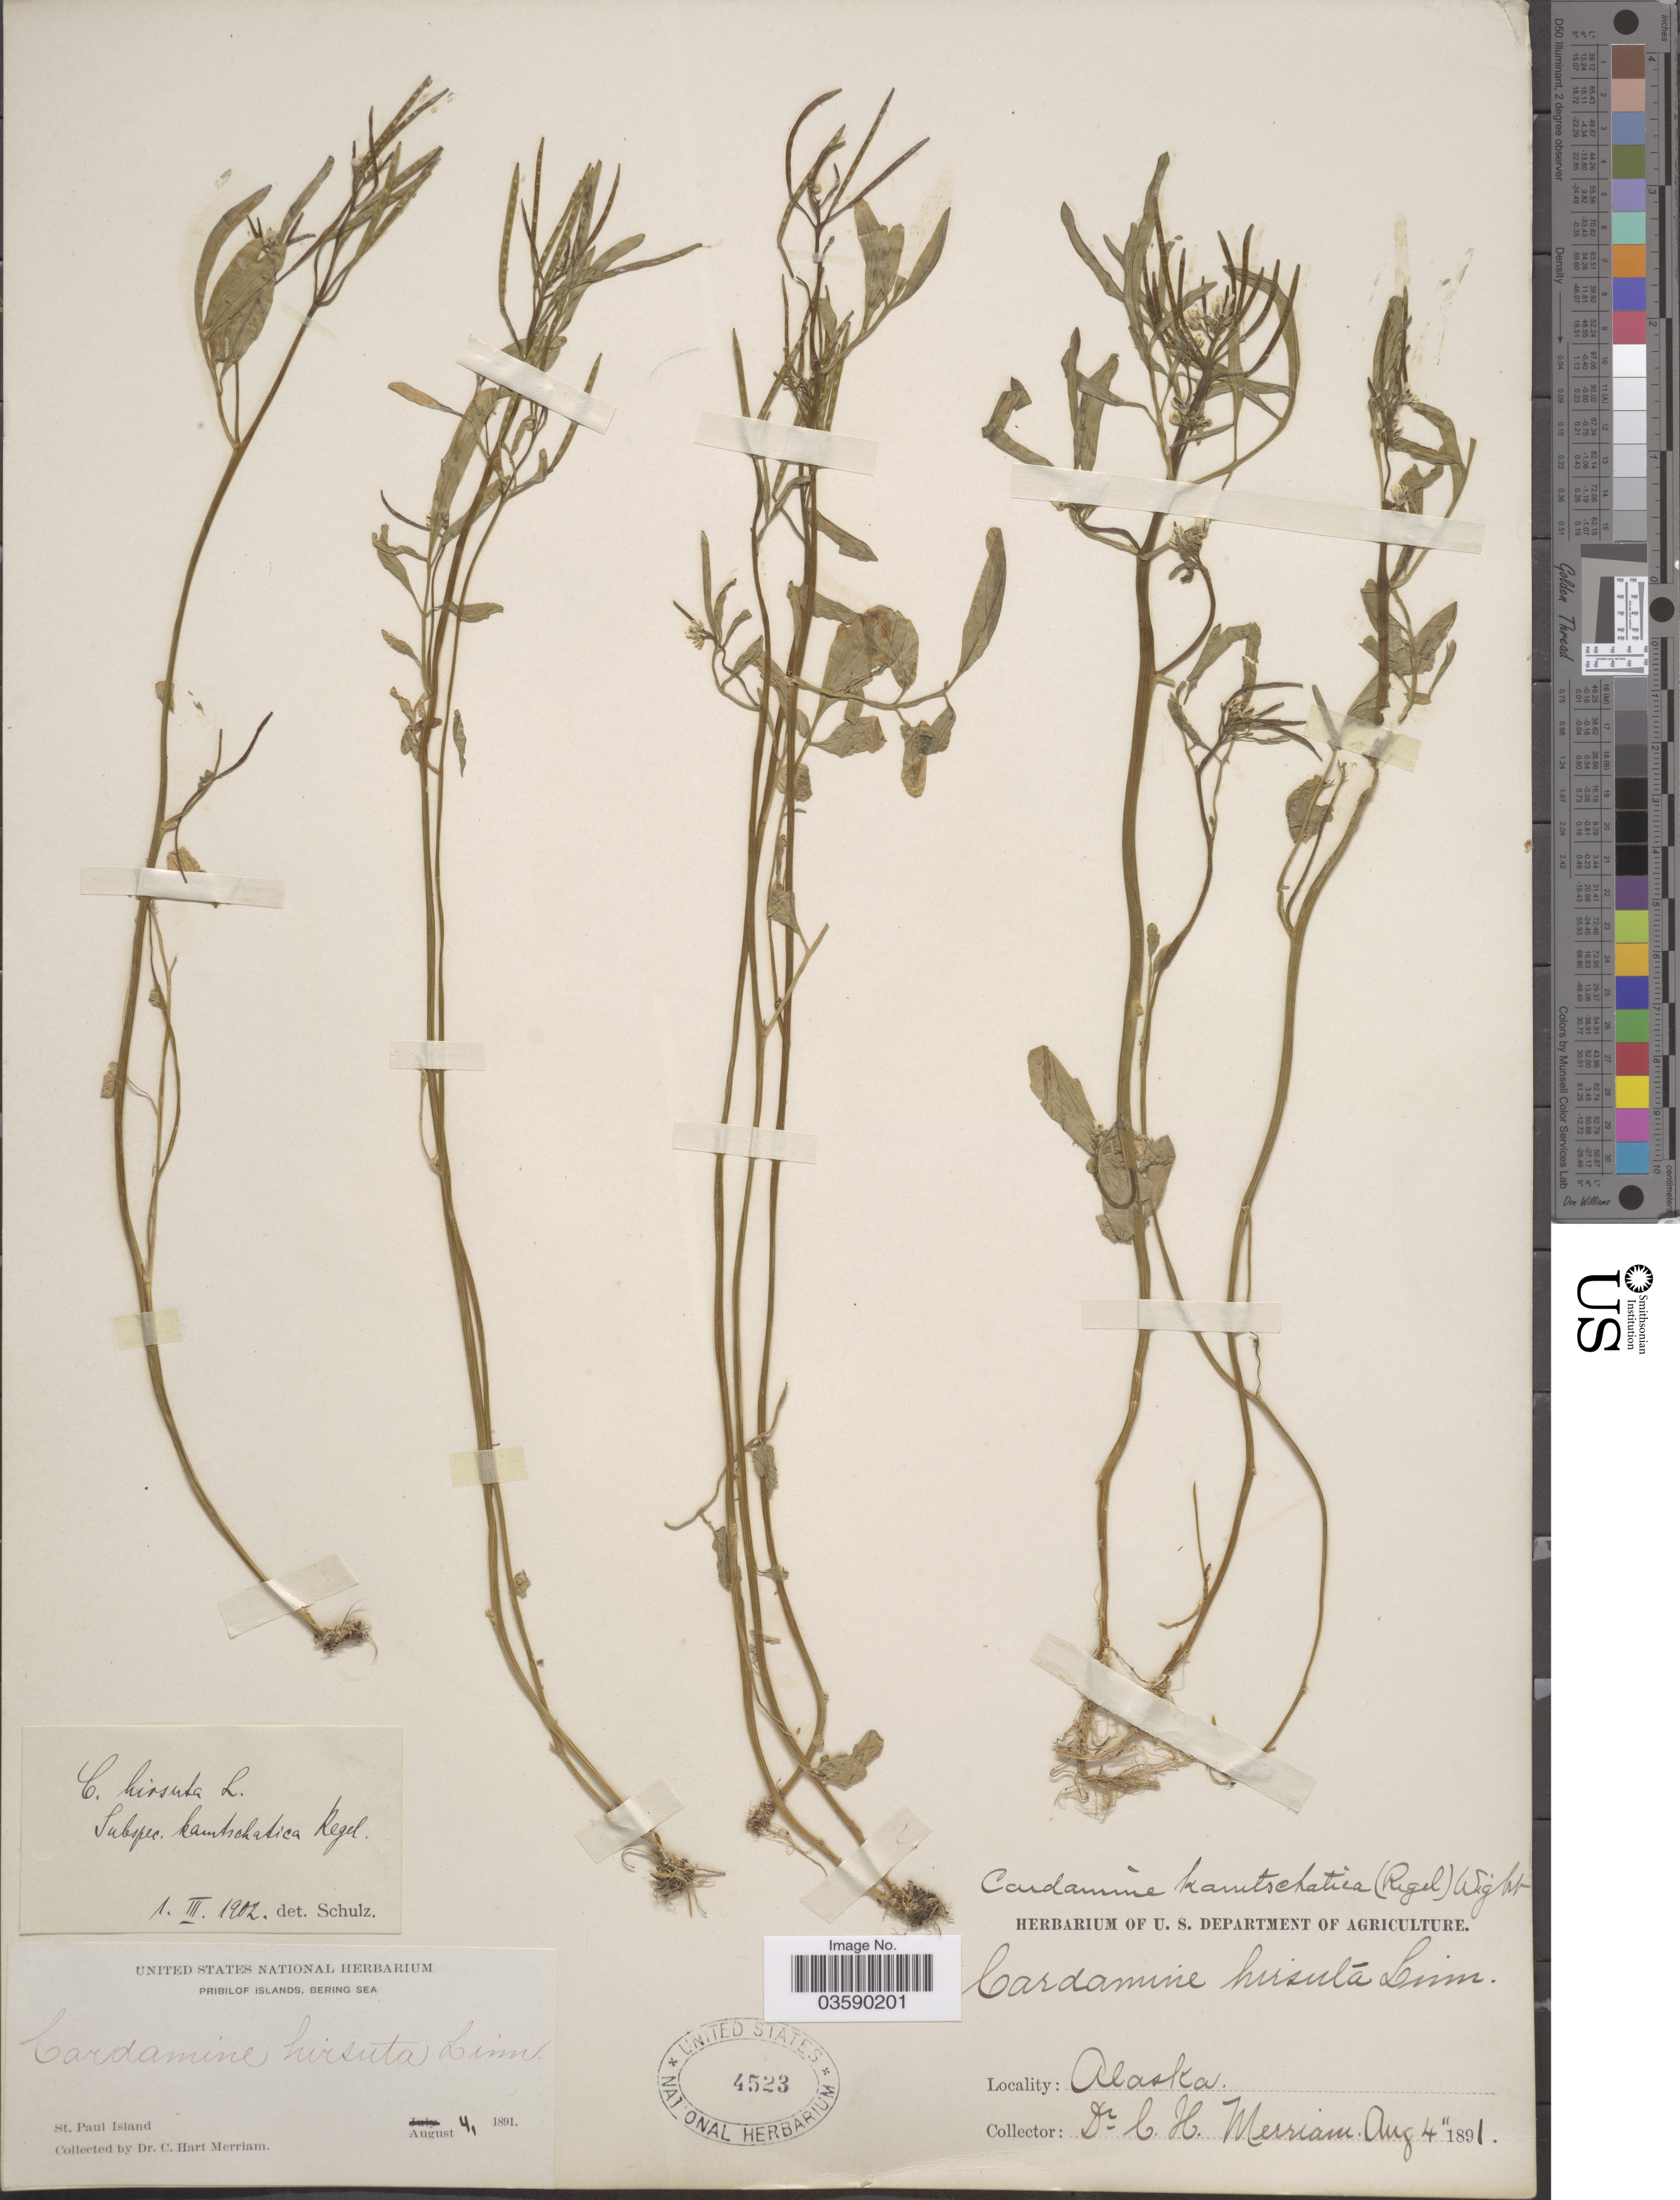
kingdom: Plantae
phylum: Tracheophyta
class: Magnoliopsida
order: Brassicales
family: Brassicaceae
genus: Cardamine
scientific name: Cardamine umbellata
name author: Greene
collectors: C. Merriam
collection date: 1891-08-04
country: United States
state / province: Alaska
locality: St. Paul Island.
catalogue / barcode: US 4523